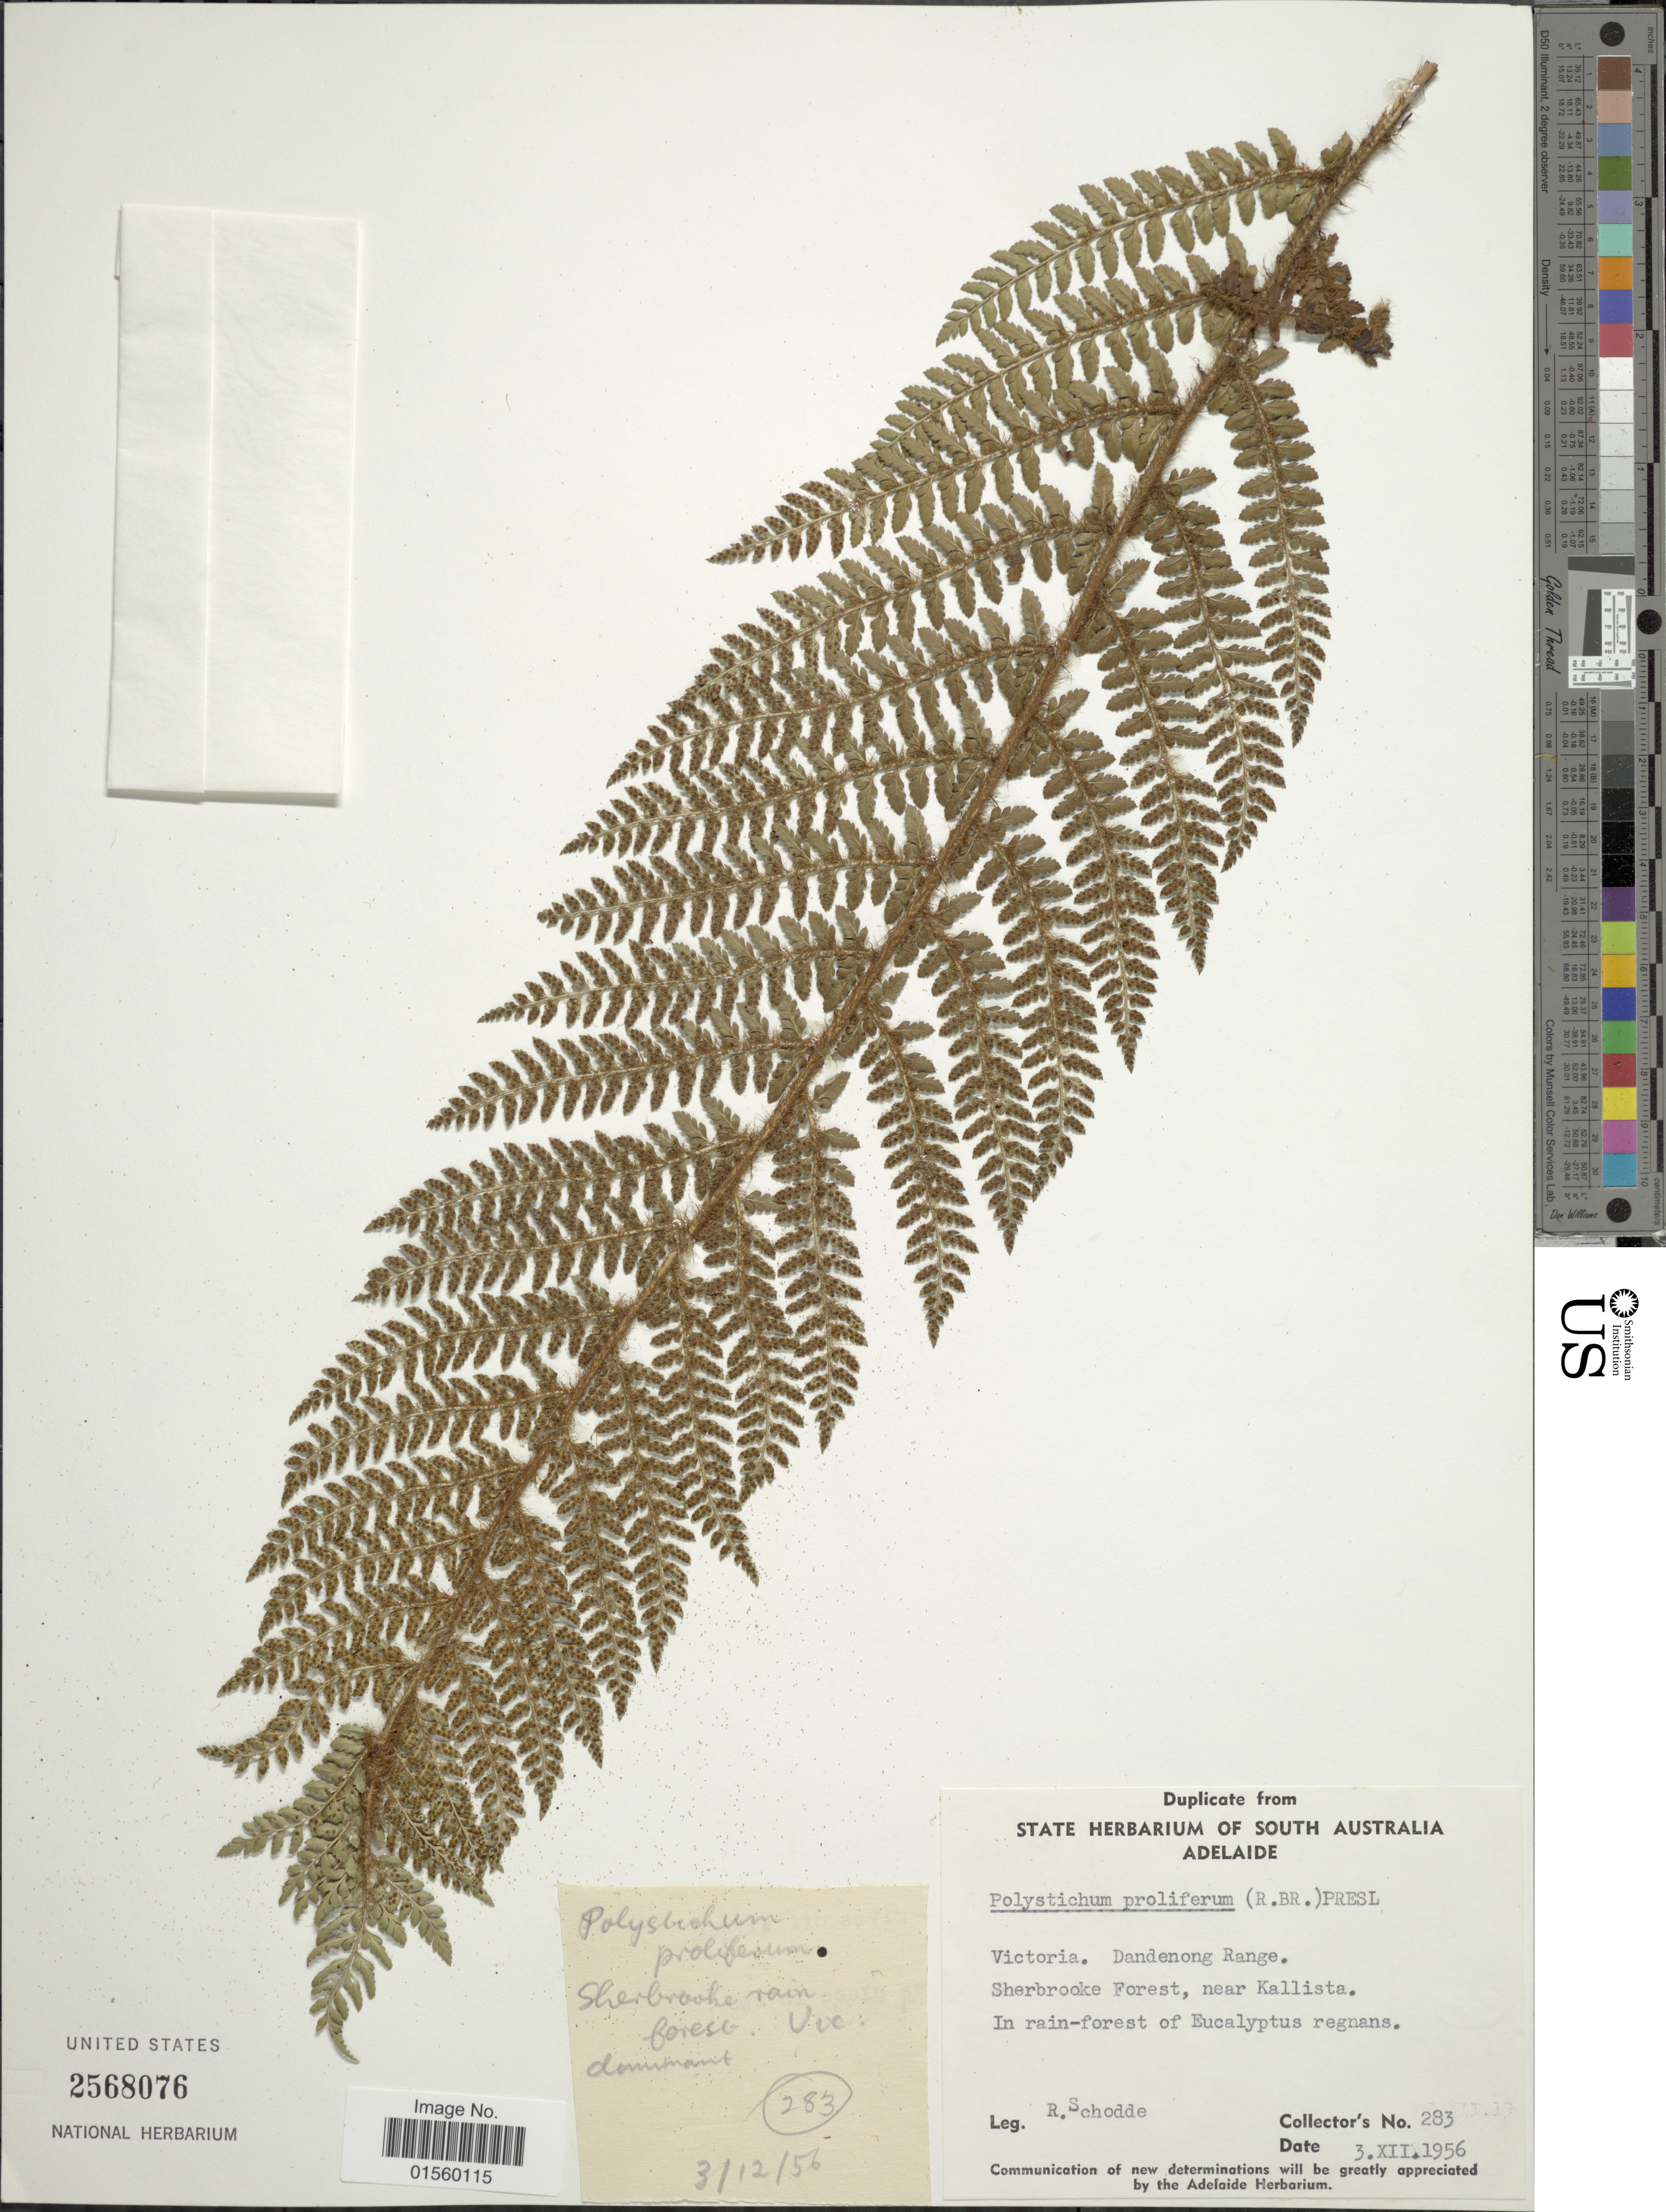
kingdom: Plantae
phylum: Tracheophyta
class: Polypodiopsida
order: Polypodiales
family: Dryopteridaceae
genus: Polystichum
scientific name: Polystichum proliferum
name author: (R. Br.) C. Presl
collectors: R. Schodde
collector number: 283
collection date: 1956-12-03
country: Australia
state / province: Victoria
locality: Victoria. Dadenong Range. Sherbrooke Forest, near Kallista.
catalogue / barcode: US 2568076